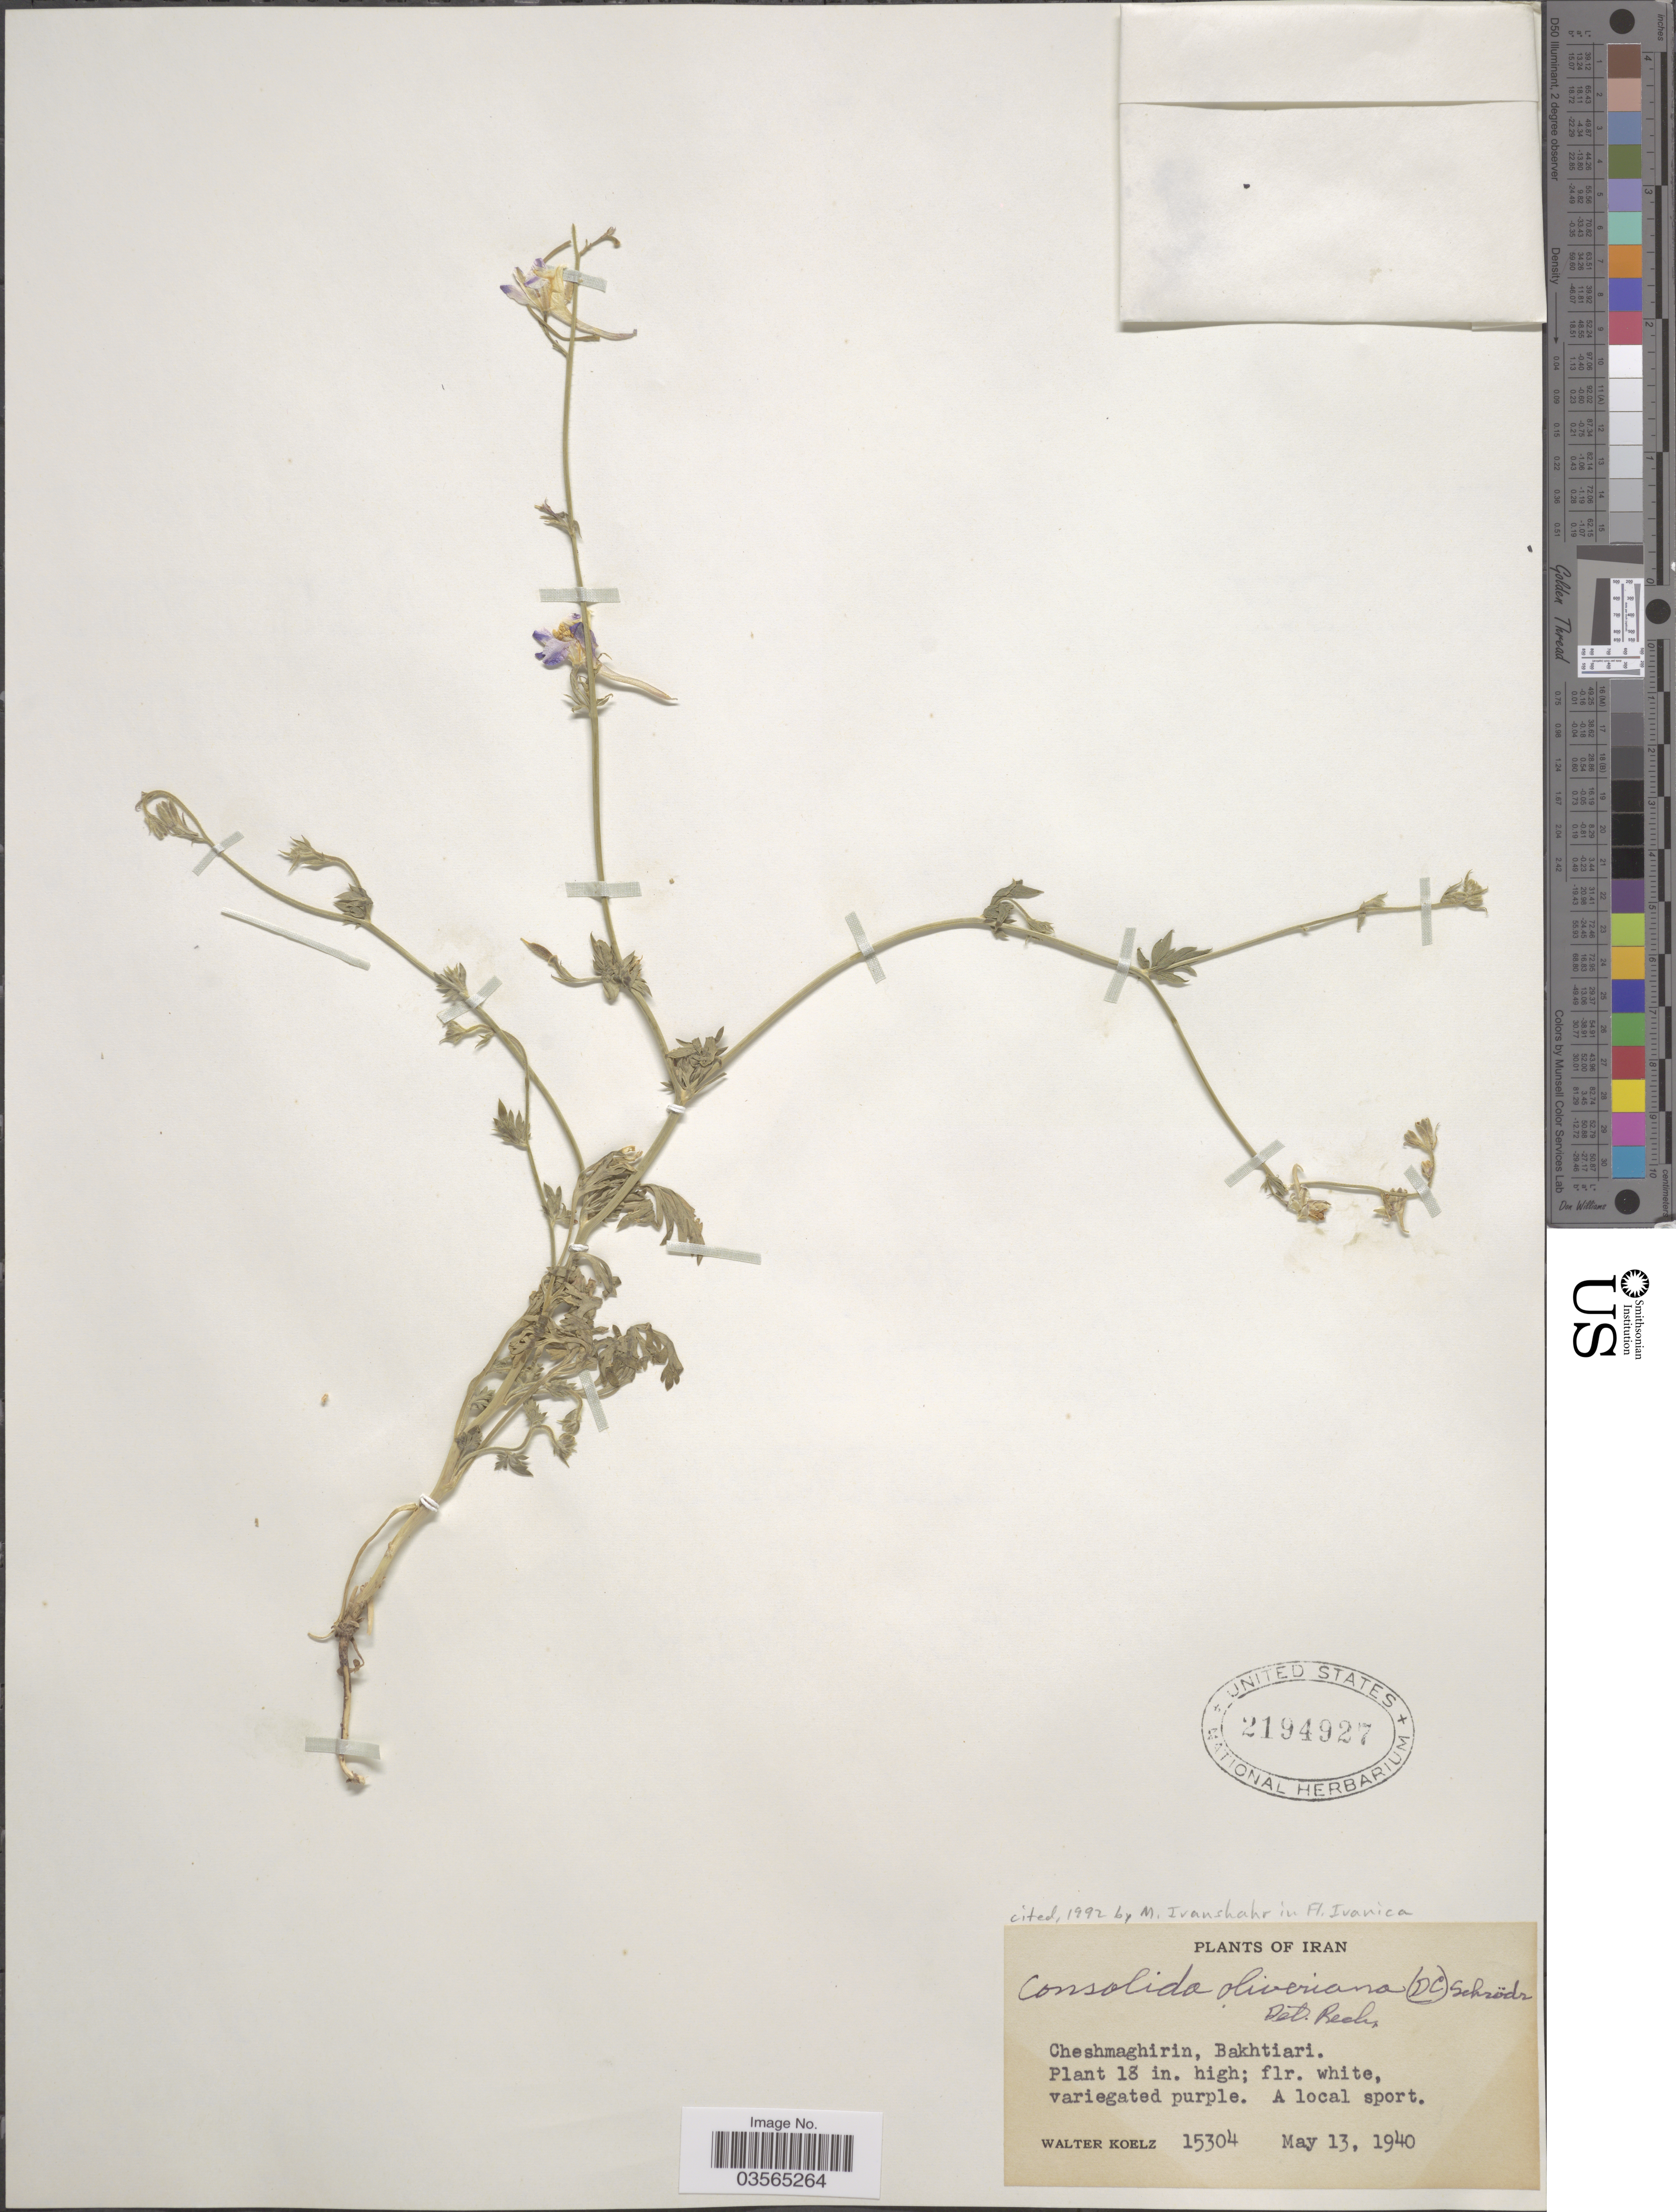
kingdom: Plantae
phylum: Tracheophyta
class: Magnoliopsida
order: Ranunculales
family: Ranunculaceae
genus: Delphinium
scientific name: Delphinium oliverianum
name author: DC.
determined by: Strong, Mark T., (BOT), Smithsonian Institution - National Museum of Natural History (UNITED STATES)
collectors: W. N. Koelz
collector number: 15304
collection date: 1940-05-13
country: Iran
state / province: Chahar Mahaal and Bakhtiari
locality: Cheshmaghirin, Bakhtiari.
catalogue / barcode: US 2194927